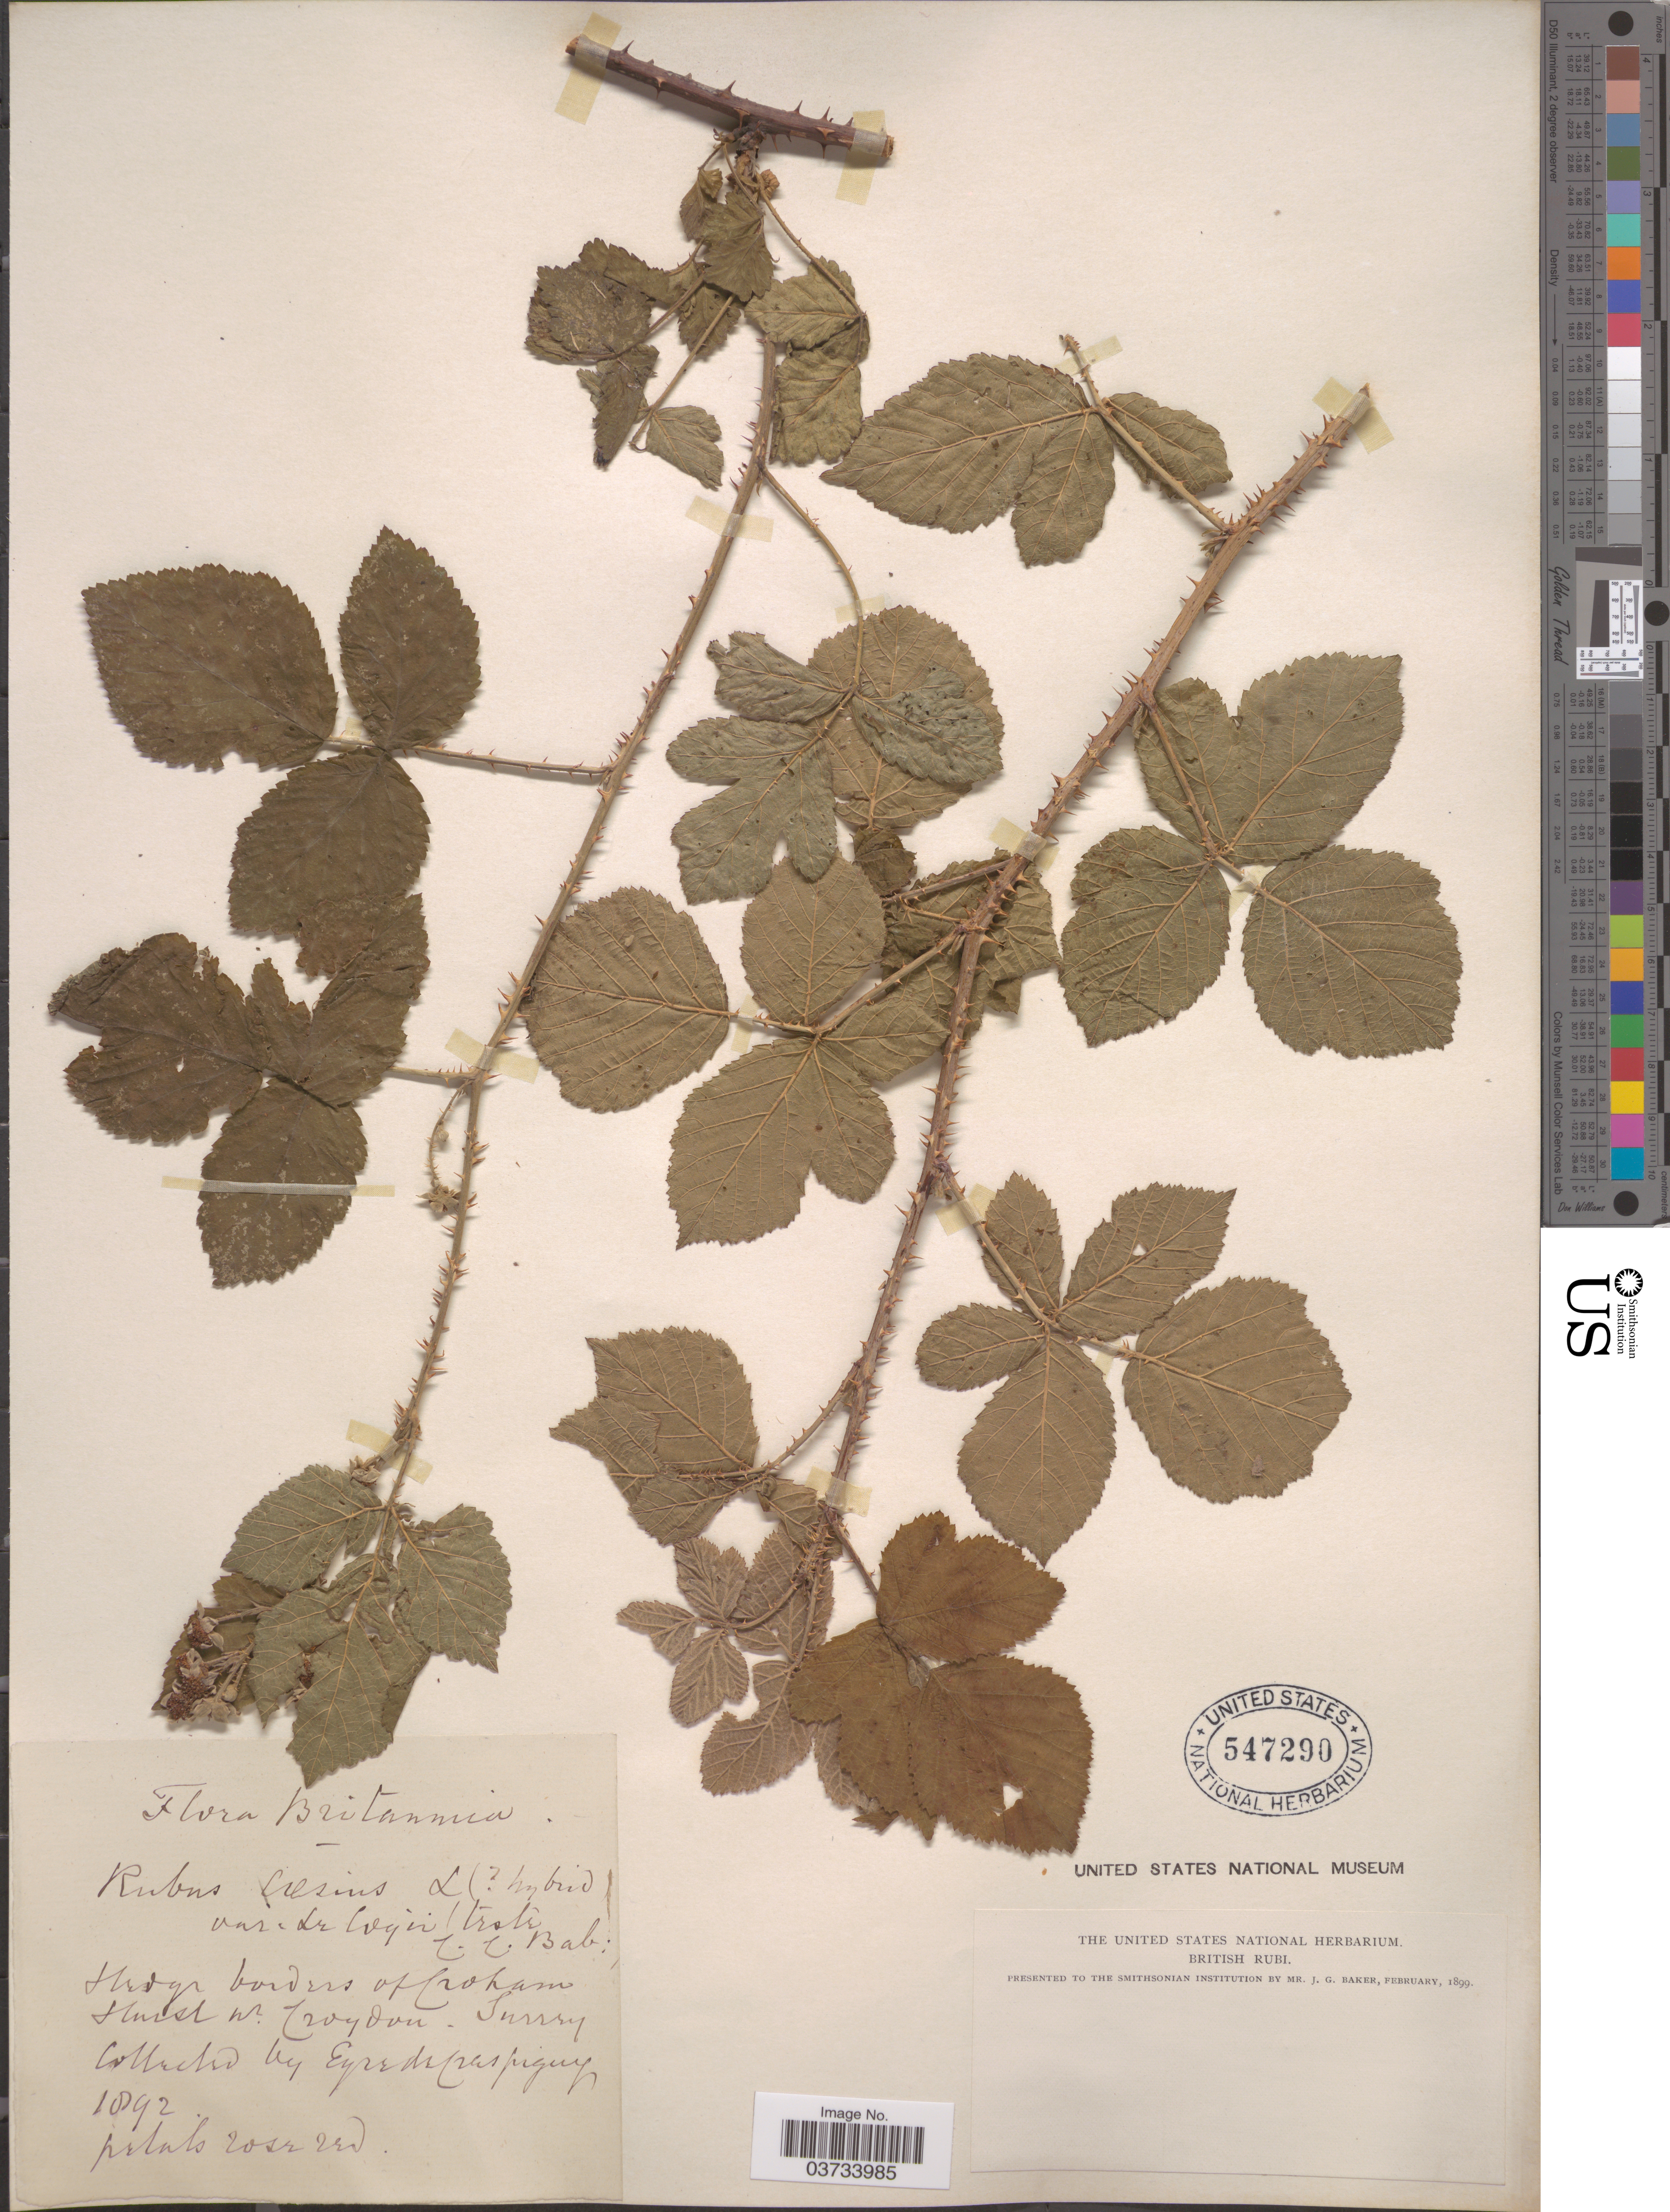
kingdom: Plantae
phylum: Tracheophyta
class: Magnoliopsida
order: Rosales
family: Rosaceae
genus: Rubus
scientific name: Rubus caesius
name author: L.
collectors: E. de Crespigny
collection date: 1892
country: United Kingdom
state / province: England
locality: Britannica. Hedge borders of Croham Hurst in Croydon. Surrey.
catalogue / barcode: US 547290